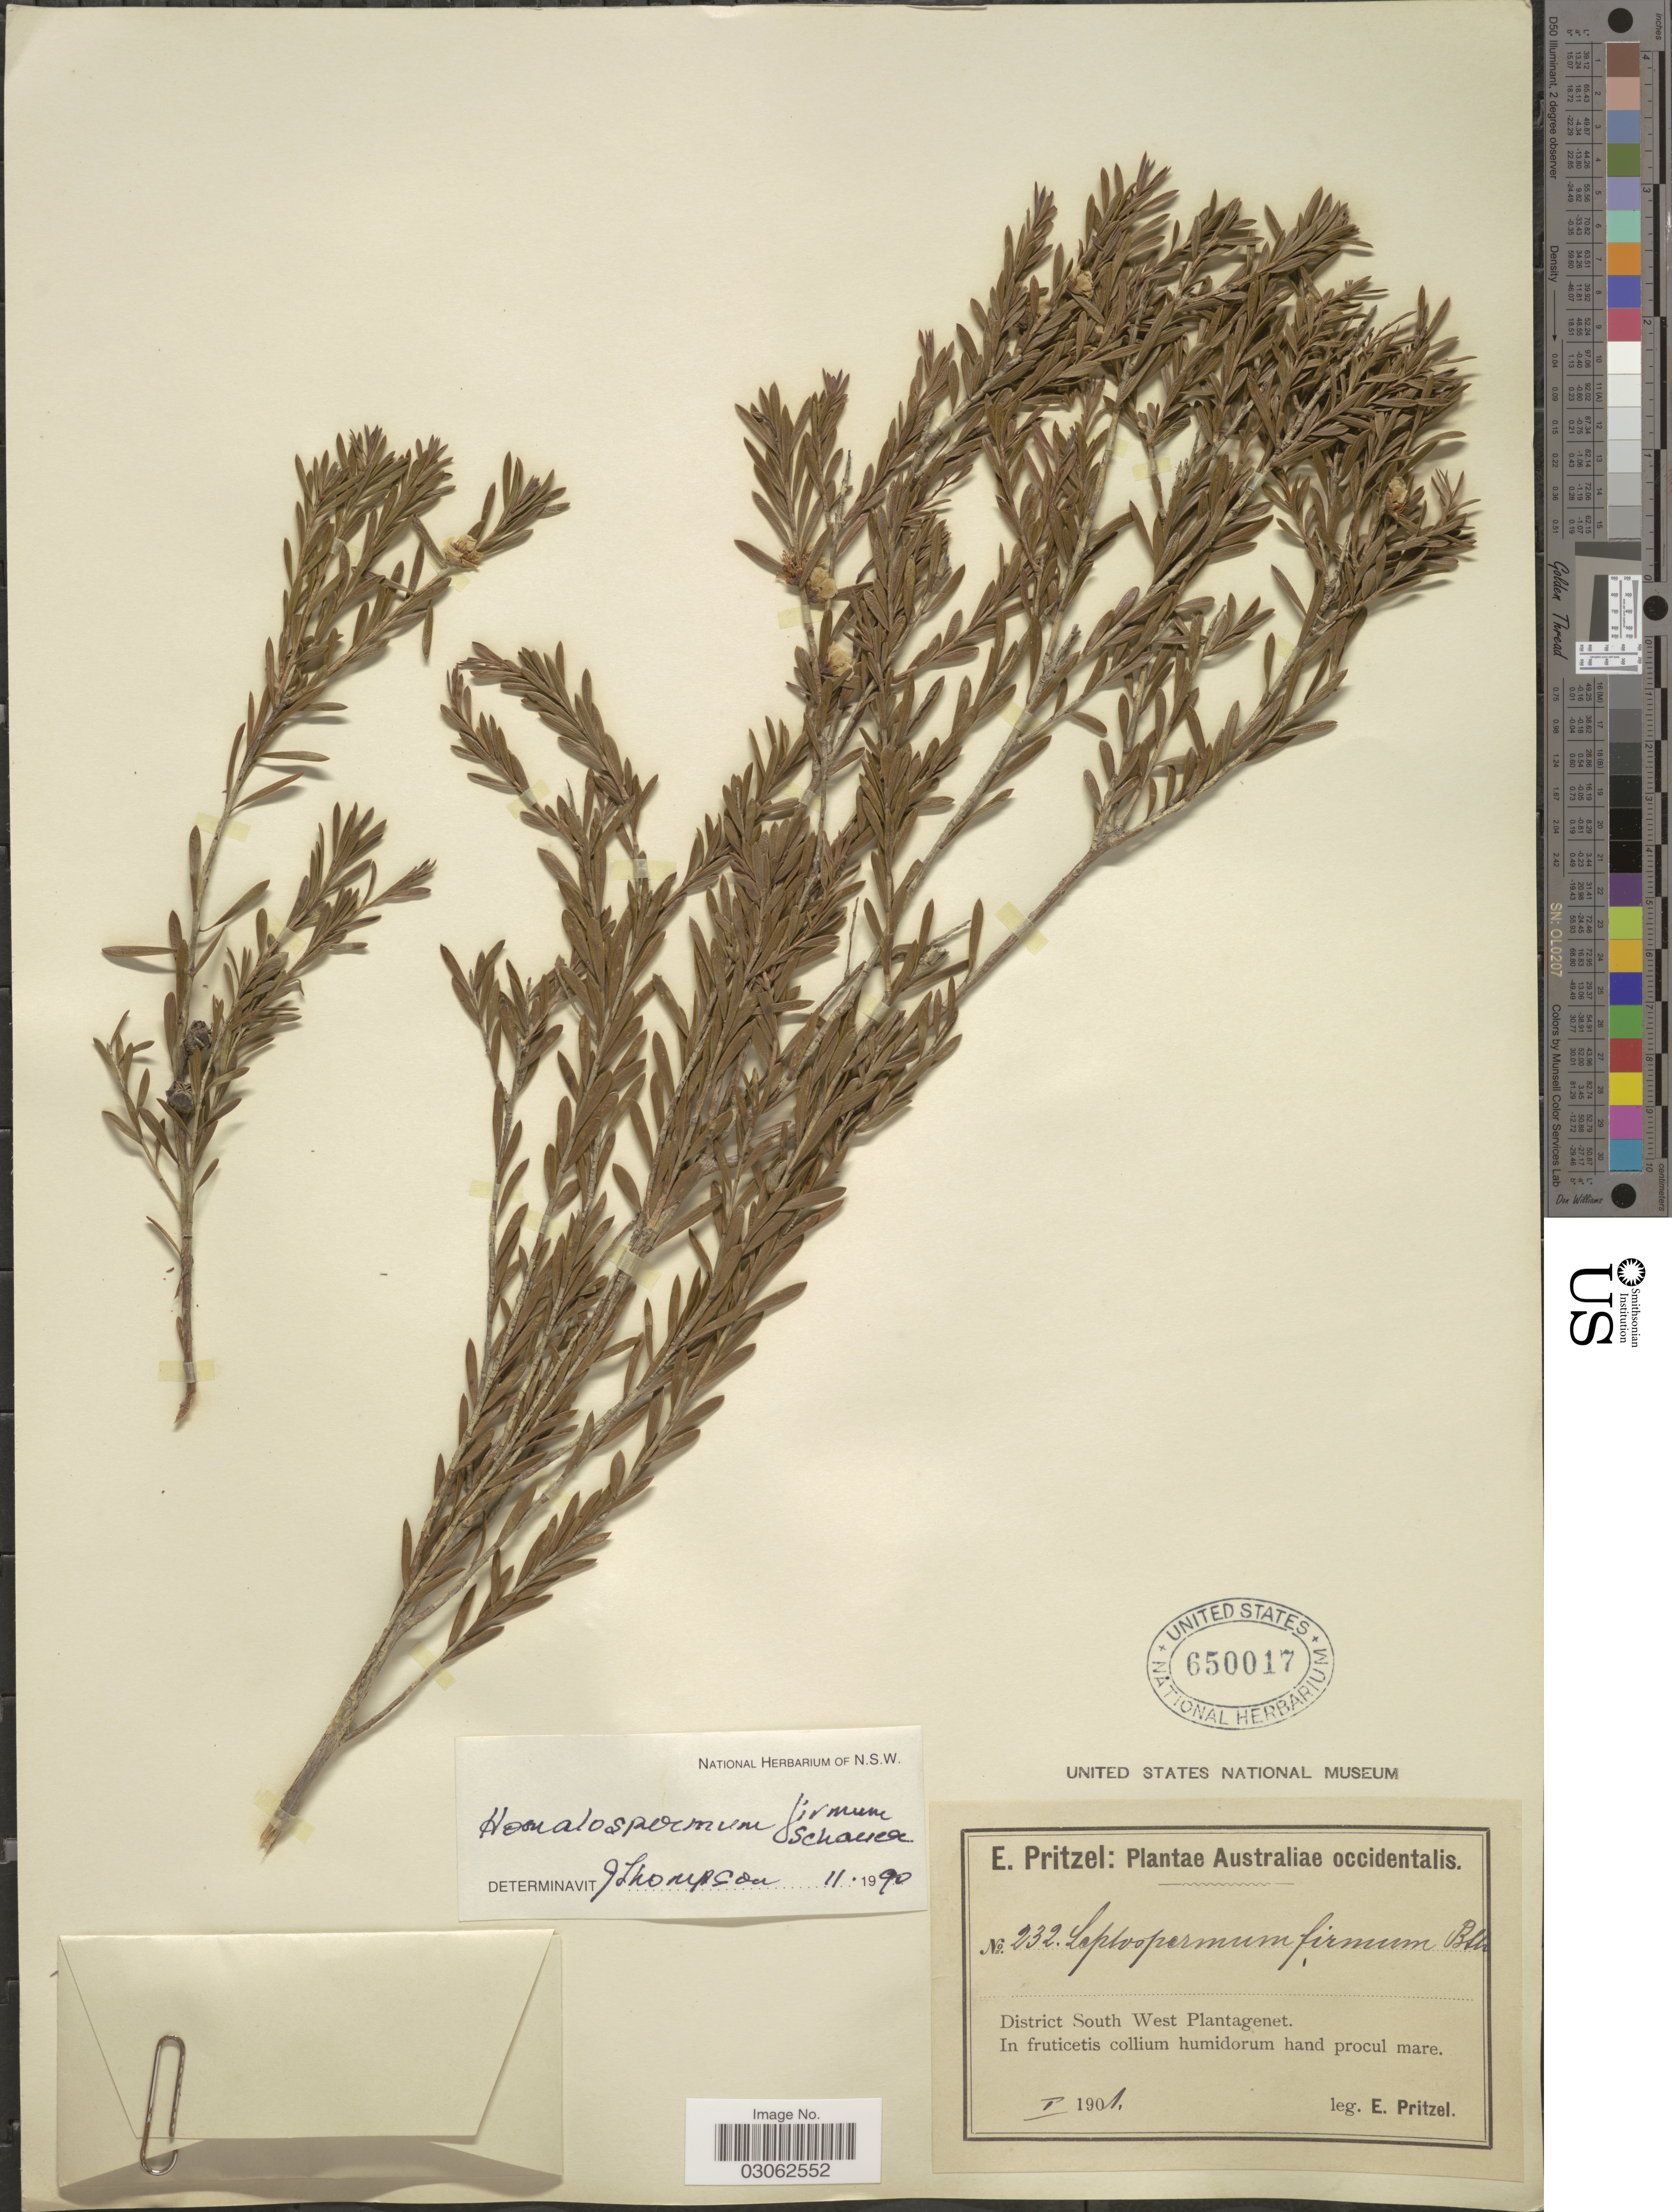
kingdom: Plantae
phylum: Tracheophyta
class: Magnoliopsida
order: Myrtales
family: Myrtaceae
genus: Homalospermum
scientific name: Homalospermum firmum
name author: Schauer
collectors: E. G. Pritzel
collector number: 232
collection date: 1901-01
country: Australia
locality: Australiae occidentalis. District South West Plantagenet.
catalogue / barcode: US 650017